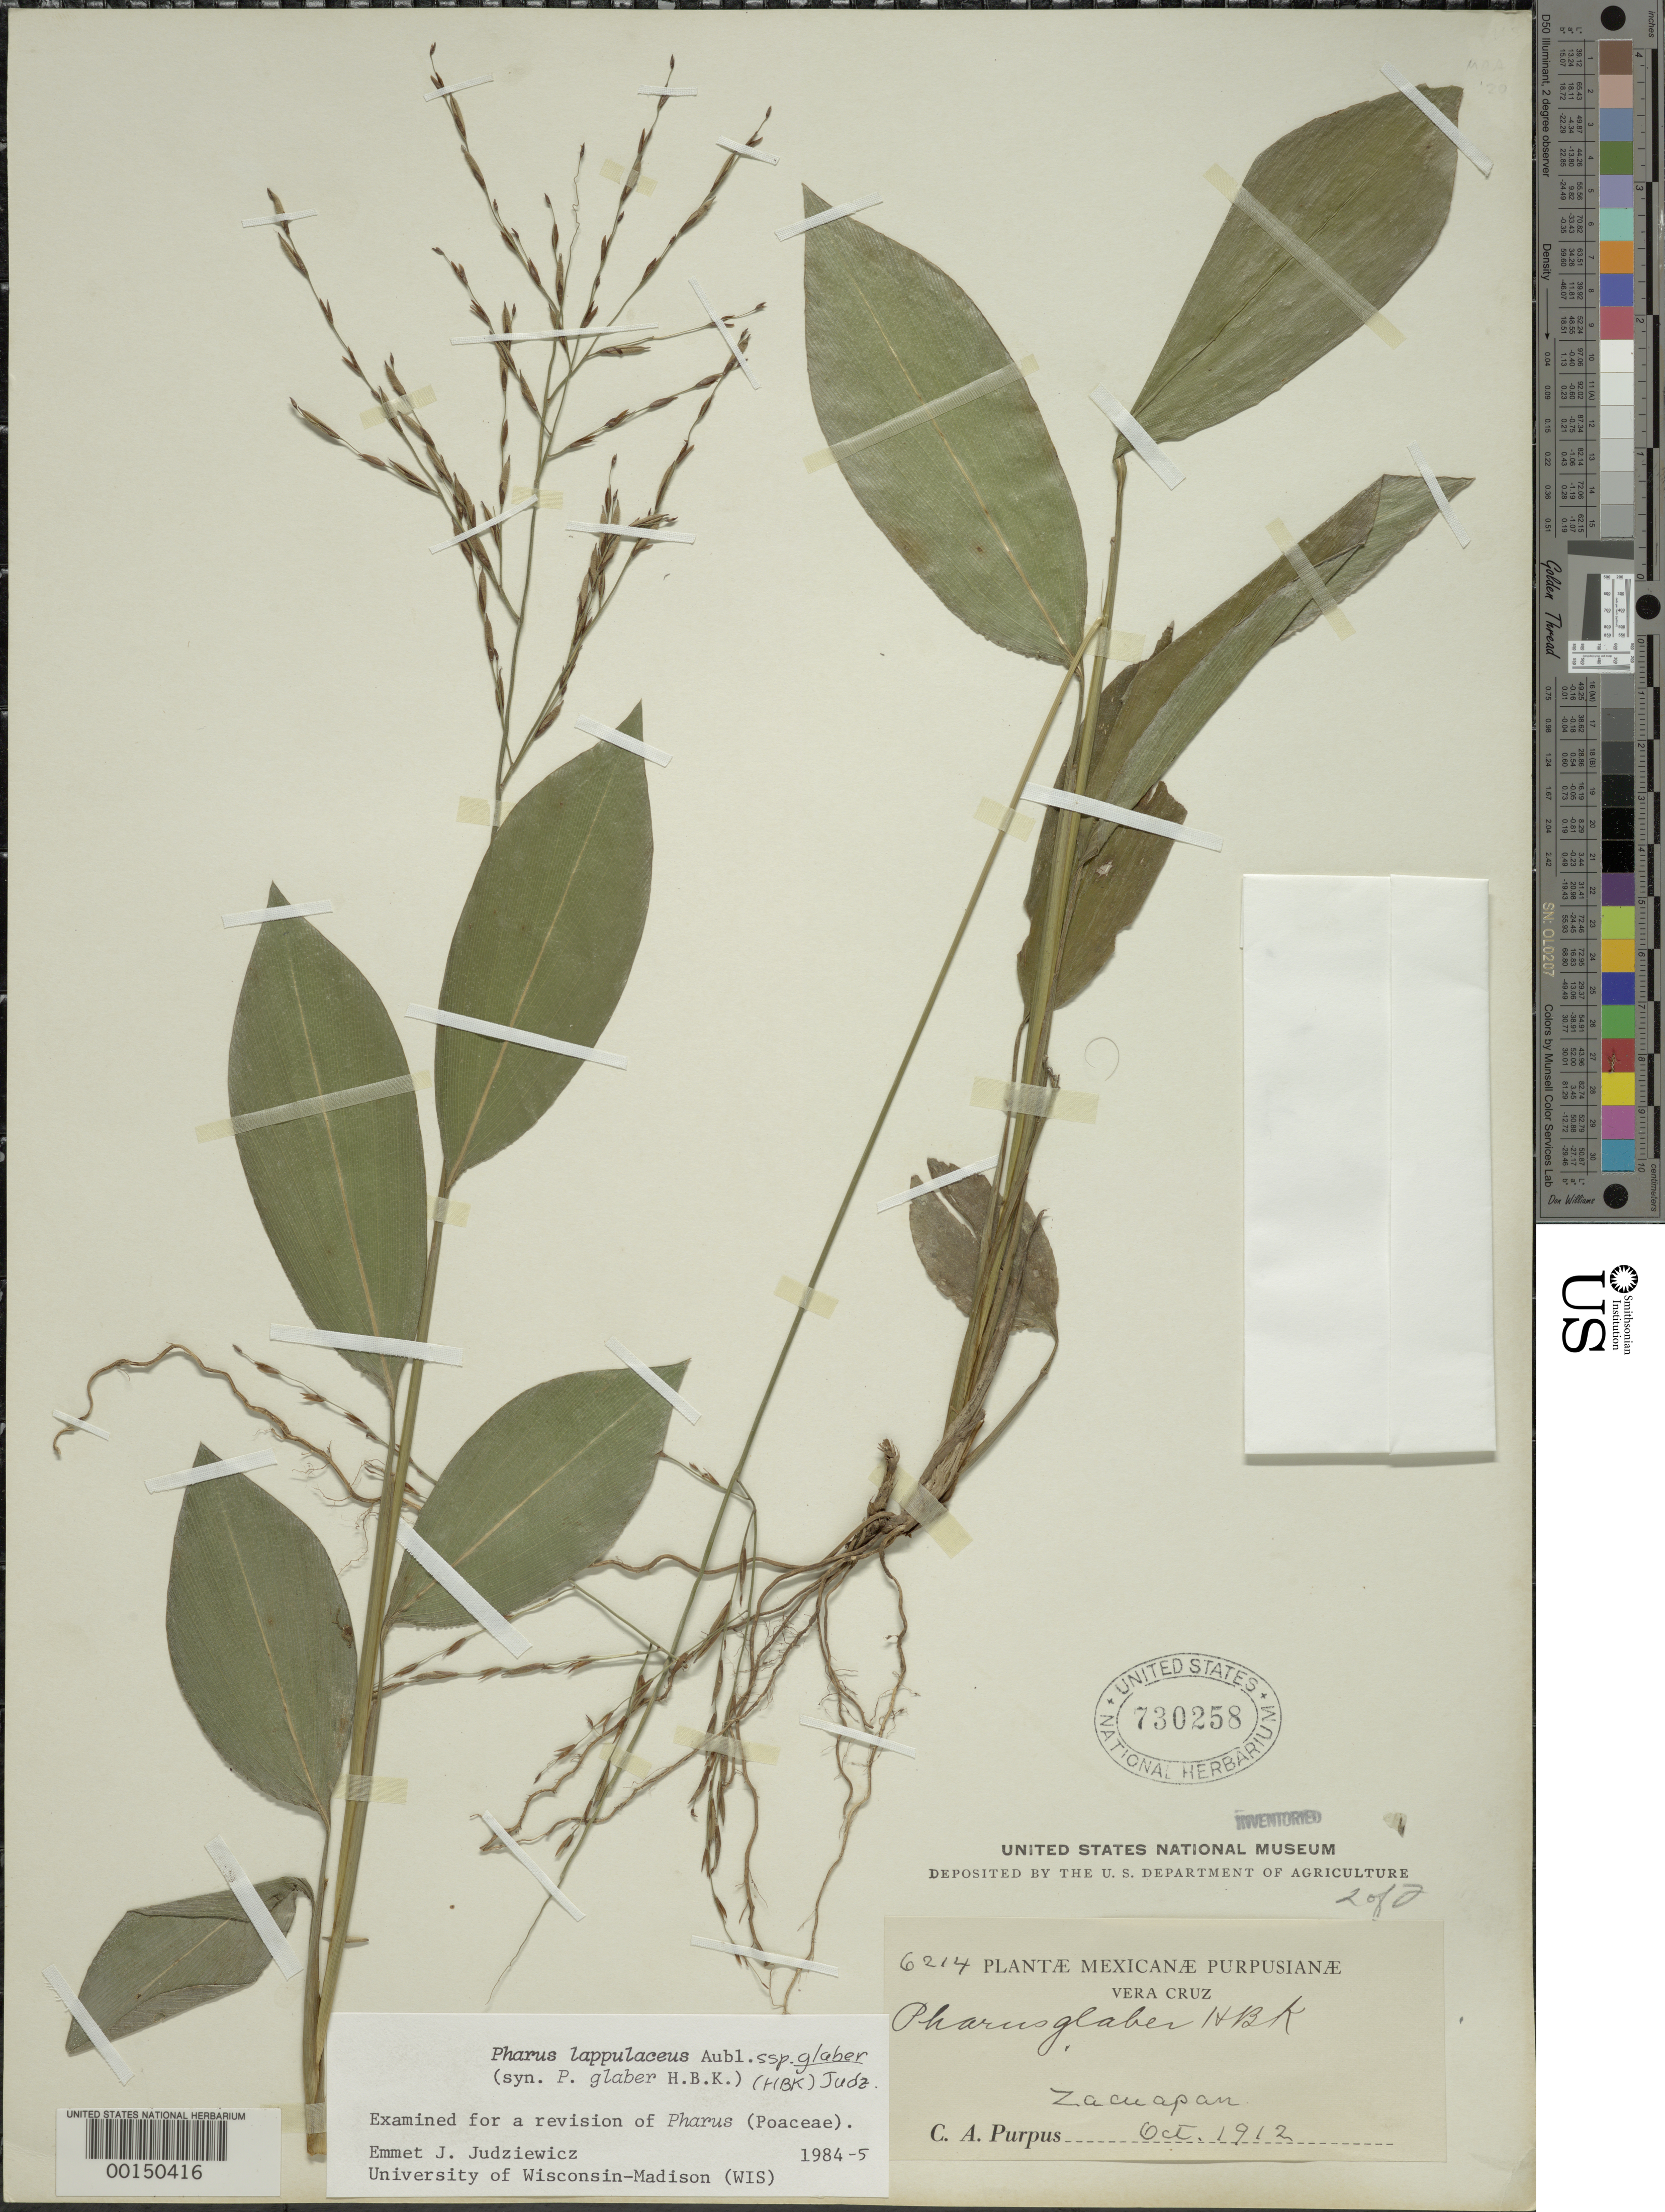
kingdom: Plantae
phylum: Tracheophyta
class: Liliopsida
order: Poales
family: Poaceae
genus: Pharus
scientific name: Pharus lappulaceus subsp. glaber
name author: (Kunth) Judz.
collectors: C. A. Purpus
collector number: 6214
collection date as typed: Oct 1912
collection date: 1912-10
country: Mexico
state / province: Veracruz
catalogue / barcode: US 730258